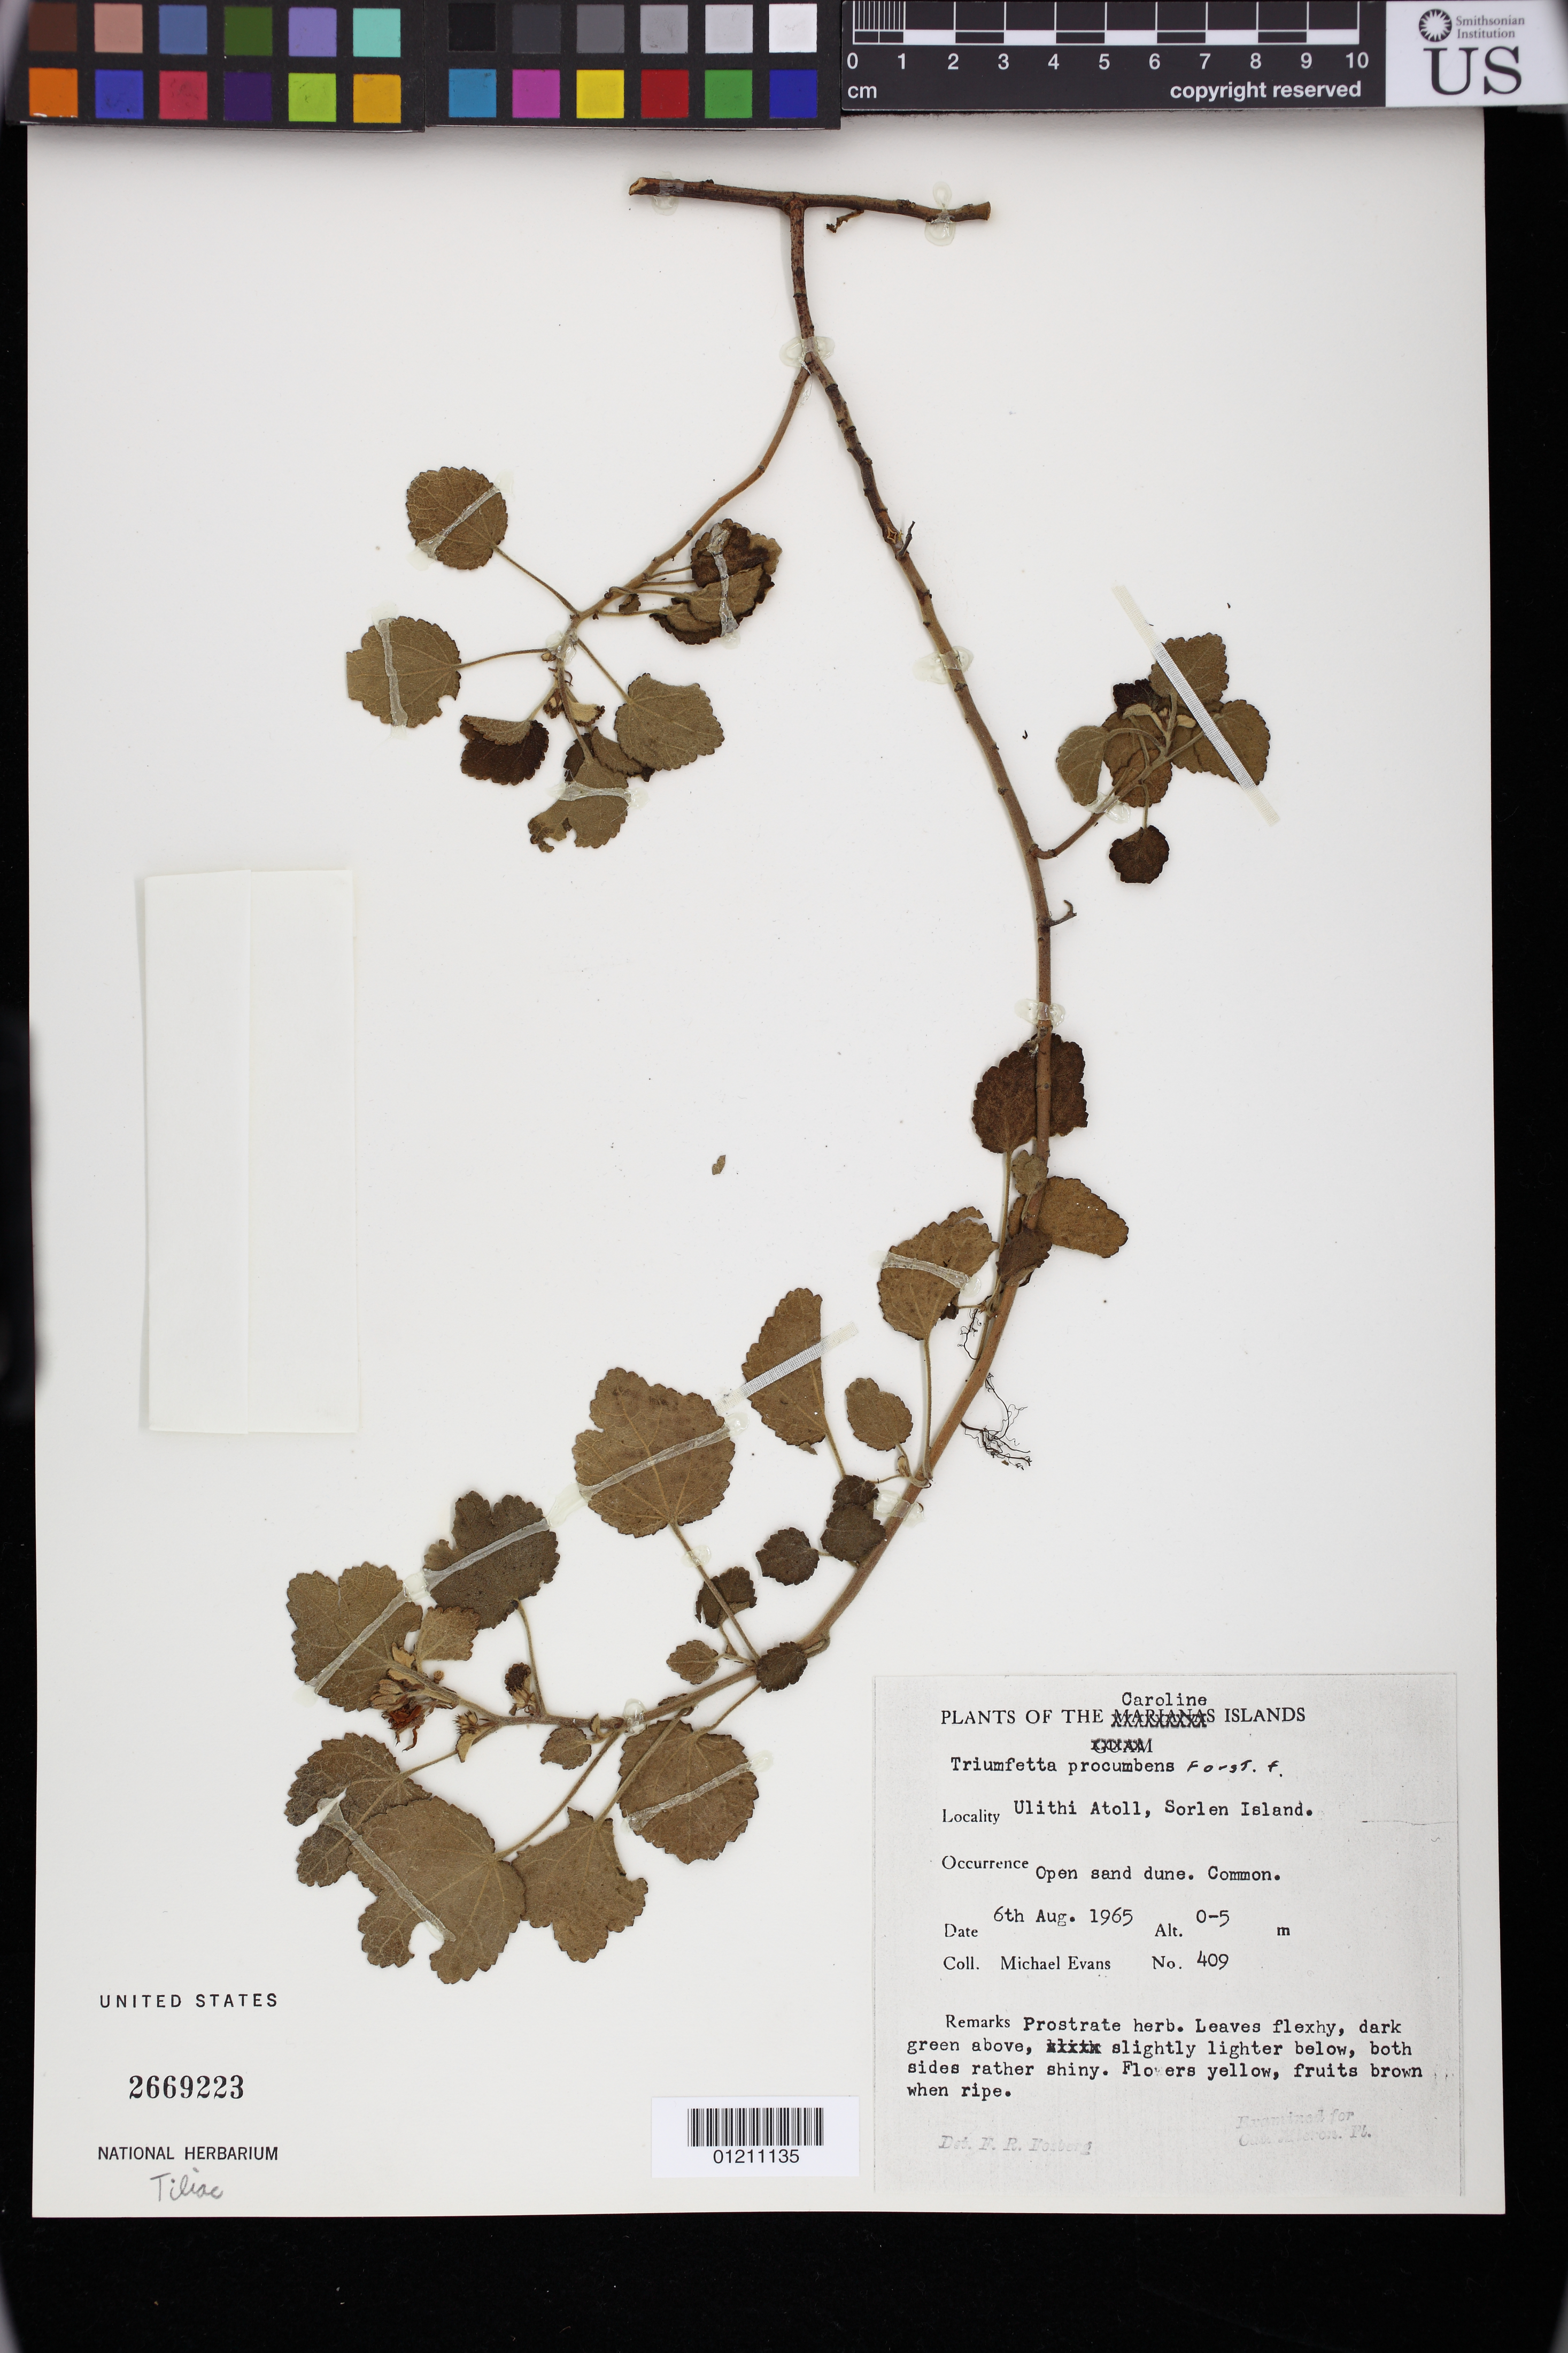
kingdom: Plantae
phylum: Tracheophyta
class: Magnoliopsida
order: Malvales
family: Malvaceae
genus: Triumfetta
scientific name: Triumfetta procumbens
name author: G. Forst.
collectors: M. Evans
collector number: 409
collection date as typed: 08 Jun 1965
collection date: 1965-06-08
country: Micronesia, Federated States of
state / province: Yap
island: Ulithi Atoll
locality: Caroline Islands: Ulithi Atoll, Sorlen Island.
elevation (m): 0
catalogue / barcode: US 2669223